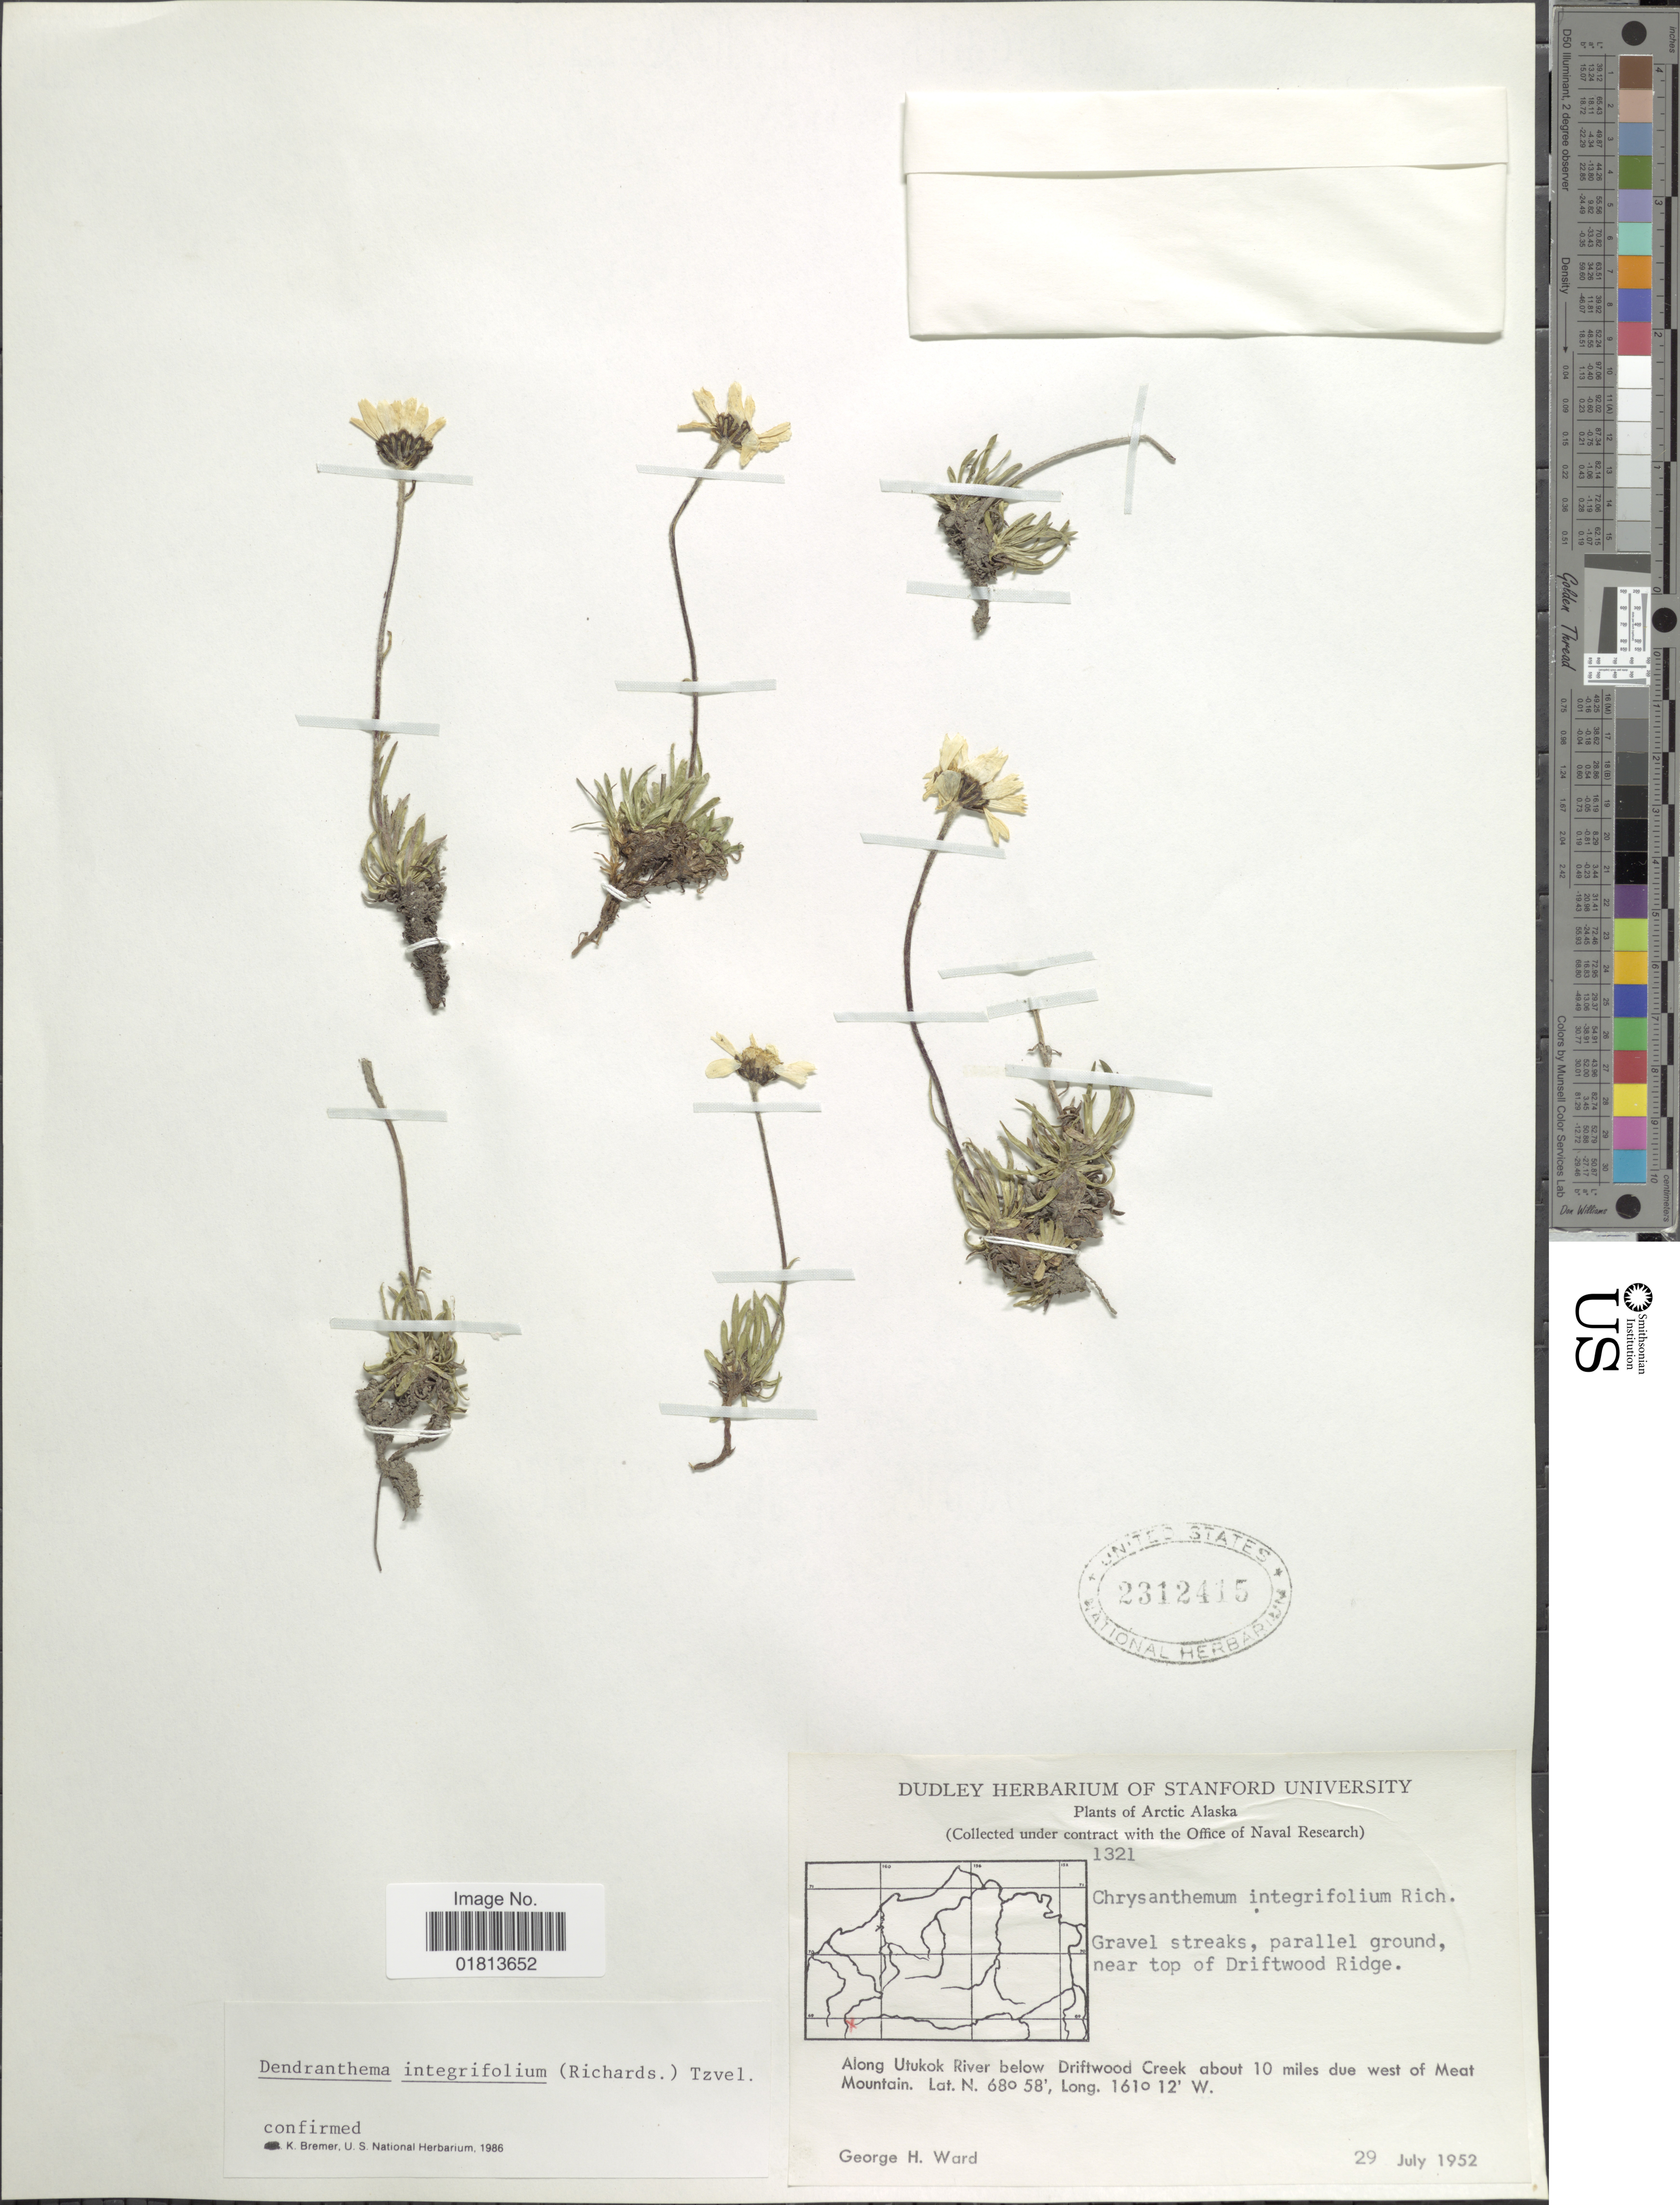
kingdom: Plantae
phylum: Tracheophyta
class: Magnoliopsida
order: Asterales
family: Asteraceae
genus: Dendranthema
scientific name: Dendranthema integrifolium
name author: (Richardson) Tzvelev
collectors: G. H. Ward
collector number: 1321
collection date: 1952-07-29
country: United States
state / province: Alaska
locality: Arctic Alaska, Gravel streaks, parallel ground, near top of Drfitwood Ridge, Along Utukok River below, Driftwood about 10 miles due west of Meat Mountain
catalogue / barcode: US 2312415